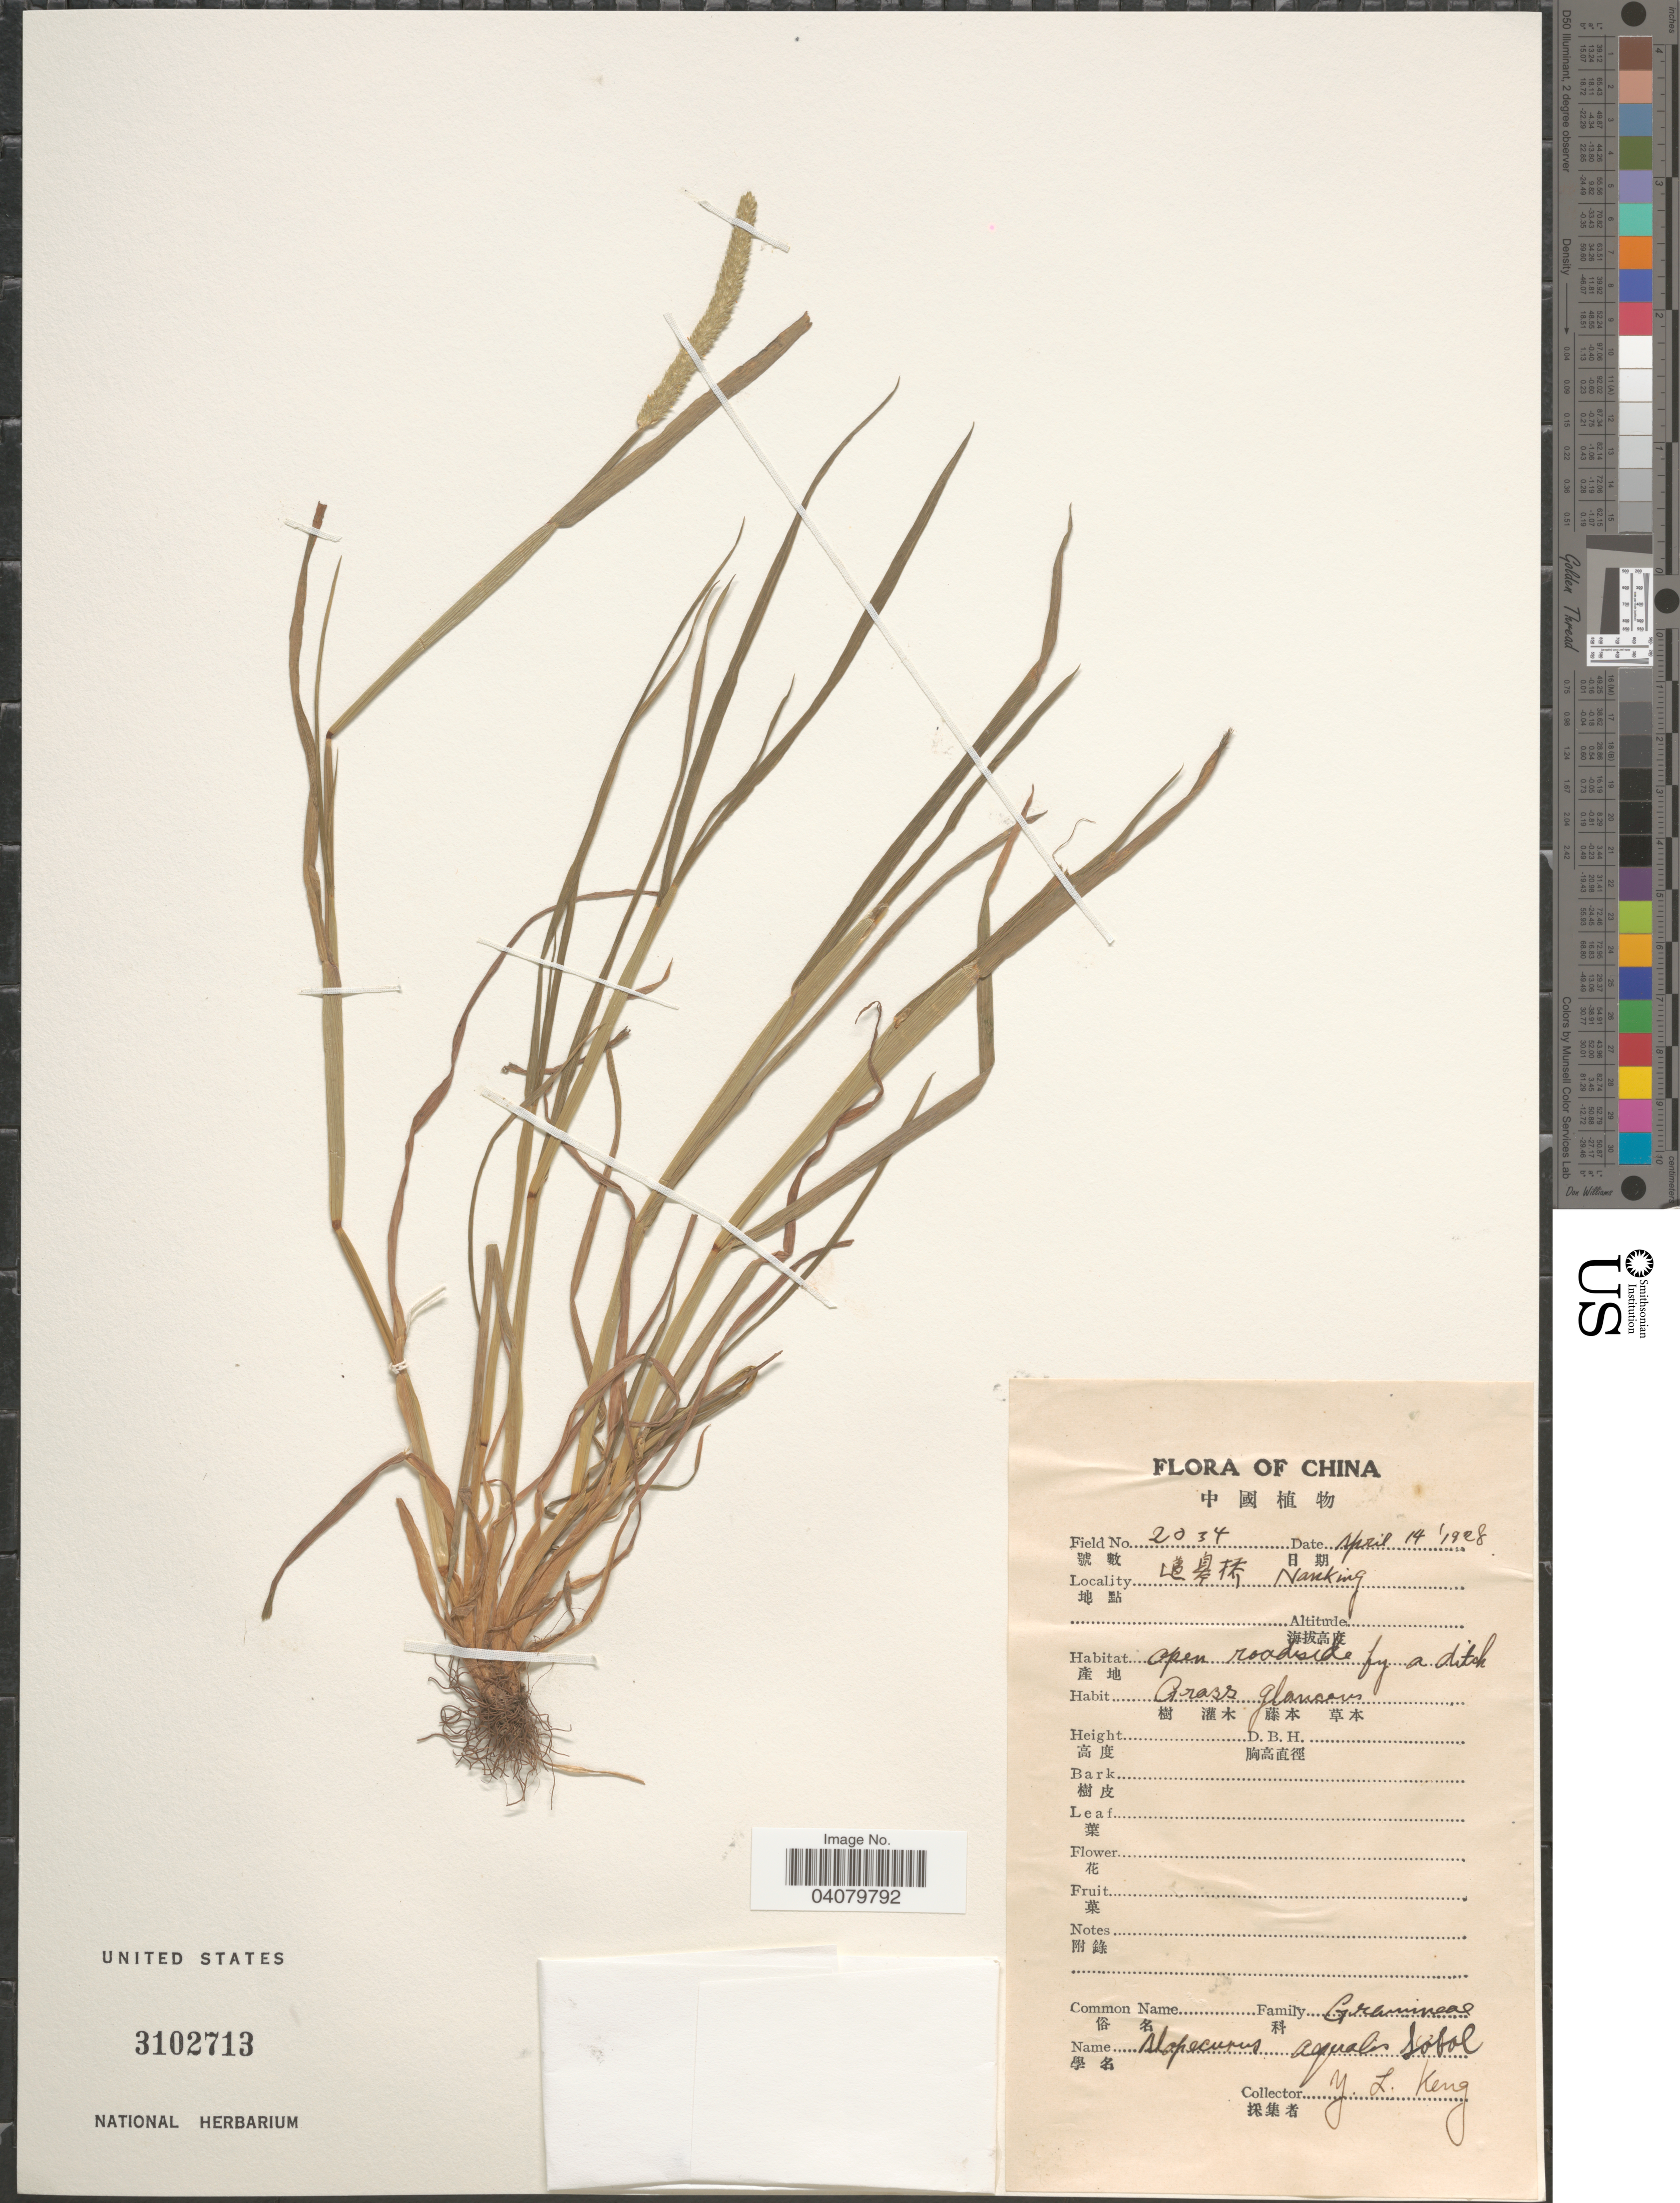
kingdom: Plantae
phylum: Tracheophyta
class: Liliopsida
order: Poales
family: Poaceae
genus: Alopecurus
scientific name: Alopecurus aequalis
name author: Sobol.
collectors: Y. L. Keng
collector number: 2034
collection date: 1928-04-14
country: China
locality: X Nanking.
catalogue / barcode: US 3102713